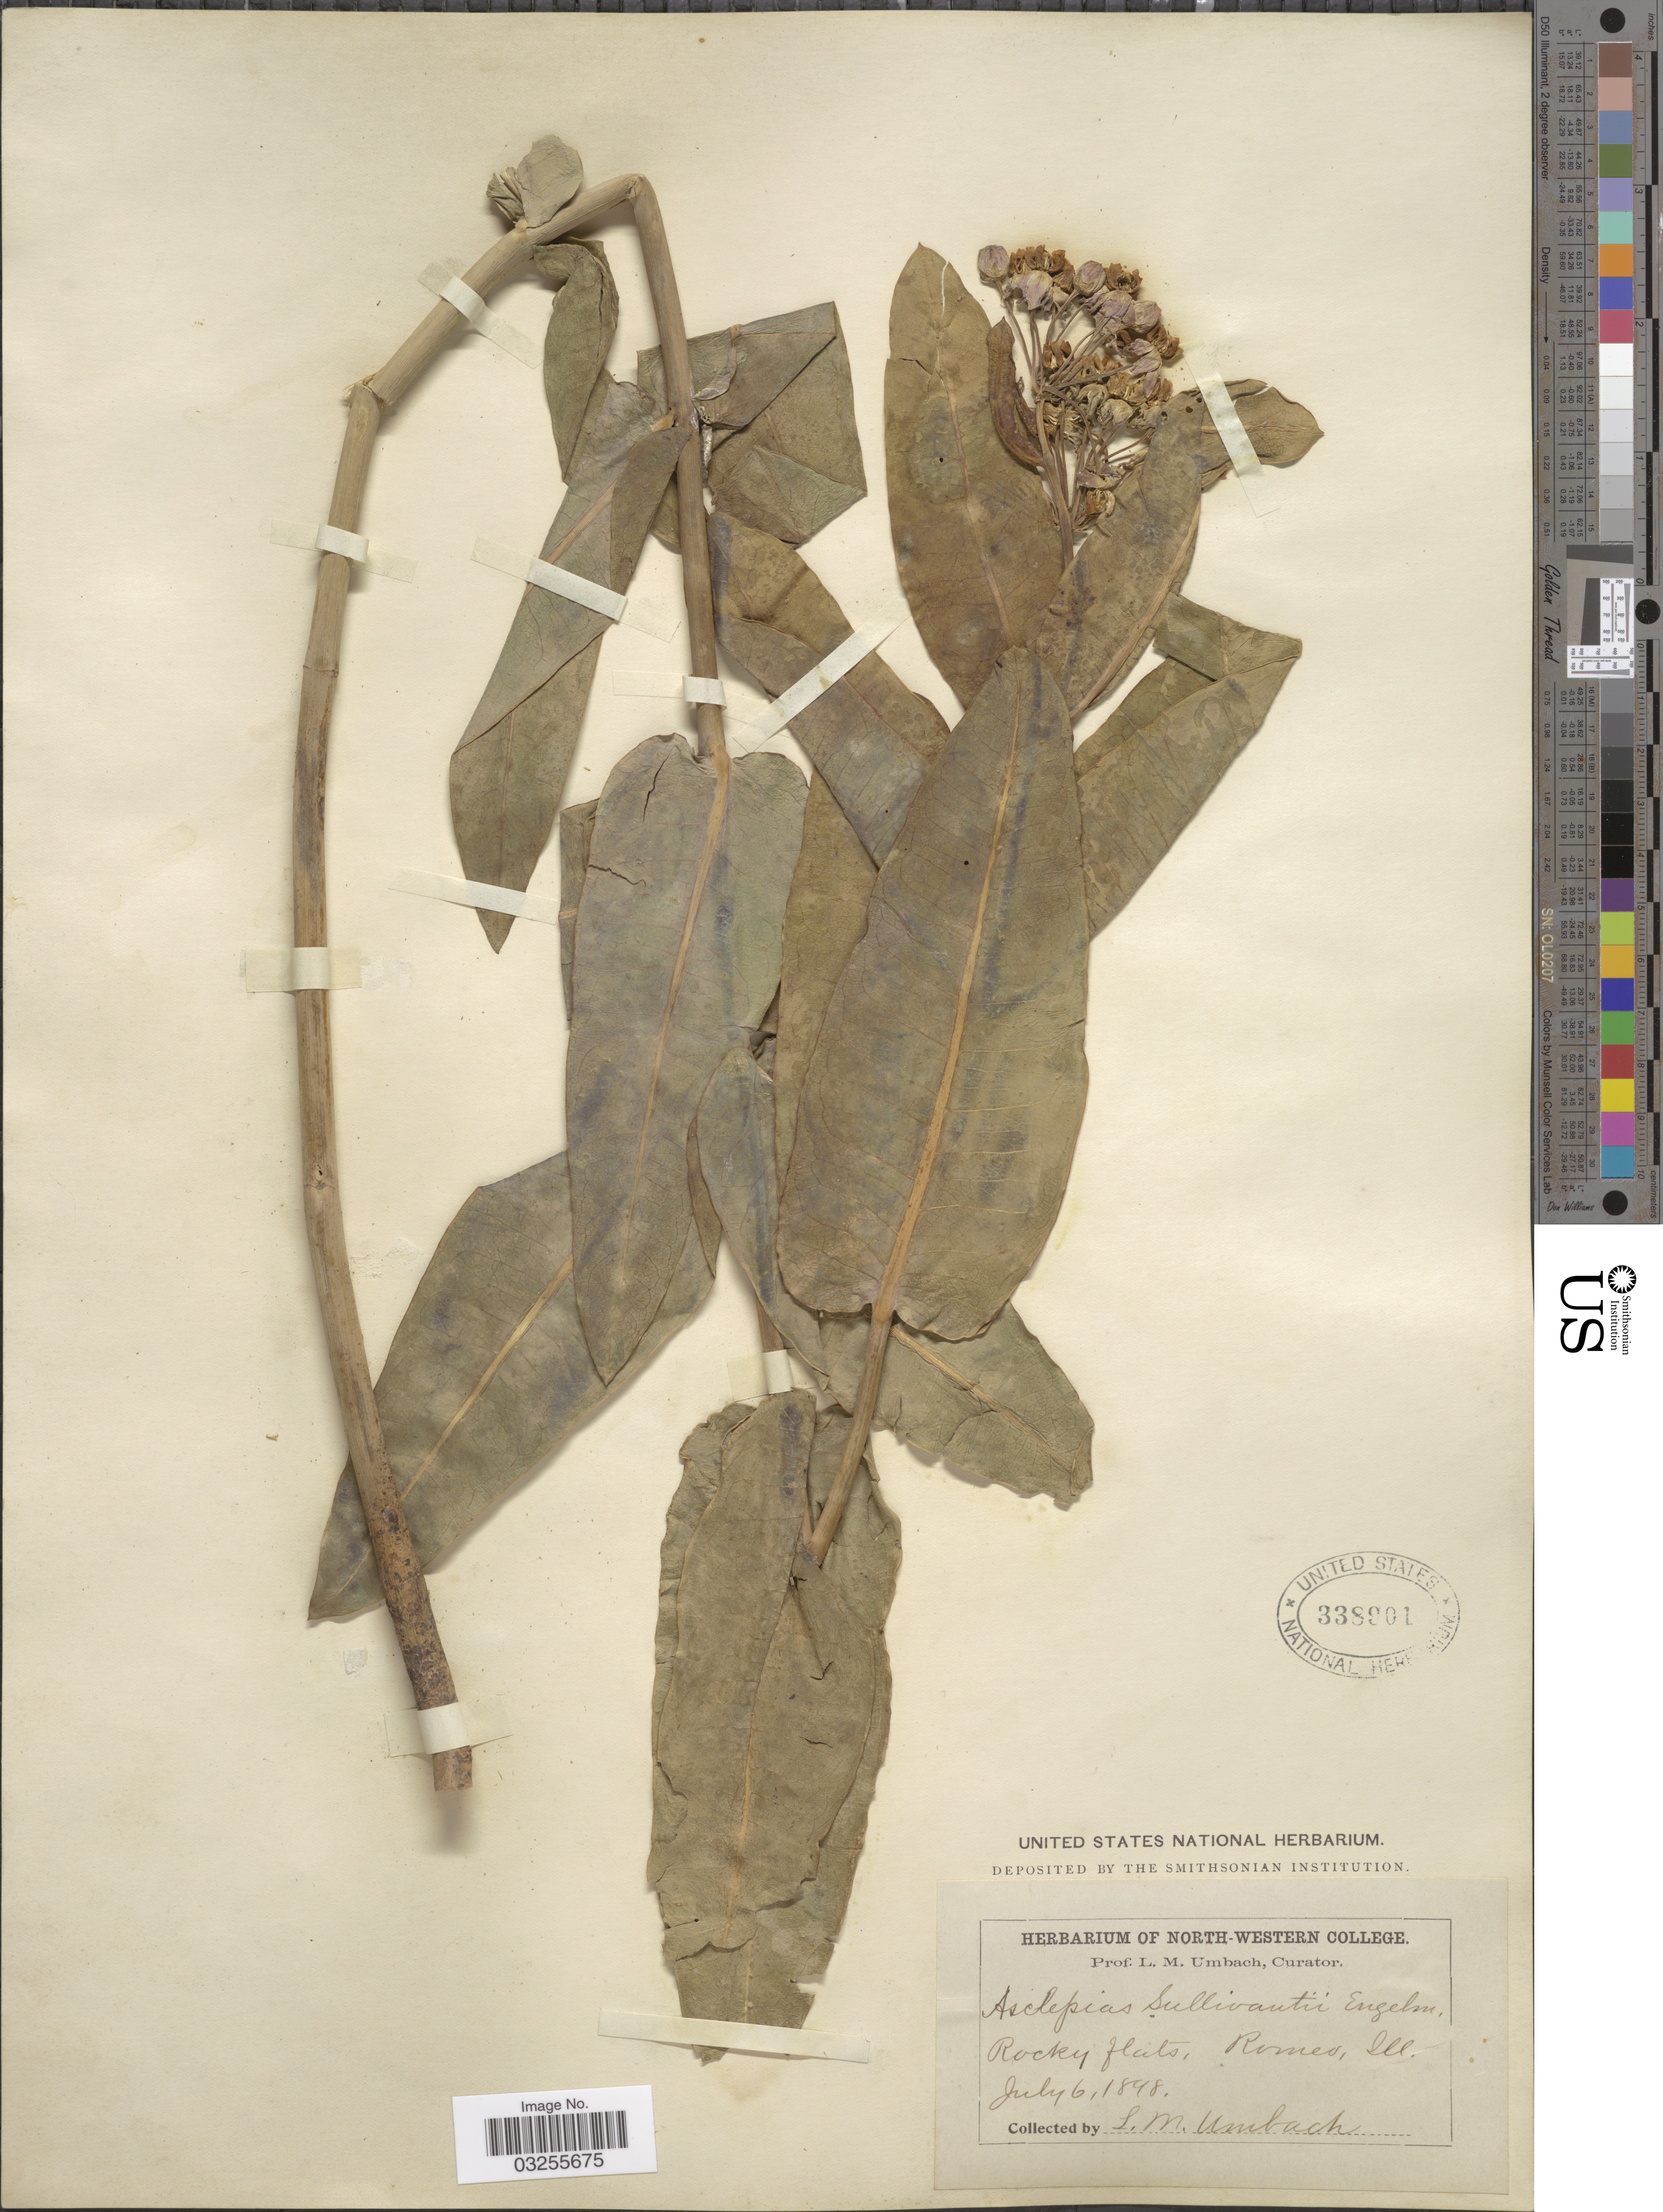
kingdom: Plantae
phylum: Tracheophyta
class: Magnoliopsida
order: Gentianales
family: Apocynaceae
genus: Asclepias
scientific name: Asclepias sullivantii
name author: Engelm. ex A. Gray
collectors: L. M. Umbach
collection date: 1898-07-06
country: United States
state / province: Illinois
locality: Rocky flats, Romeo.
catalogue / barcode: US 338901